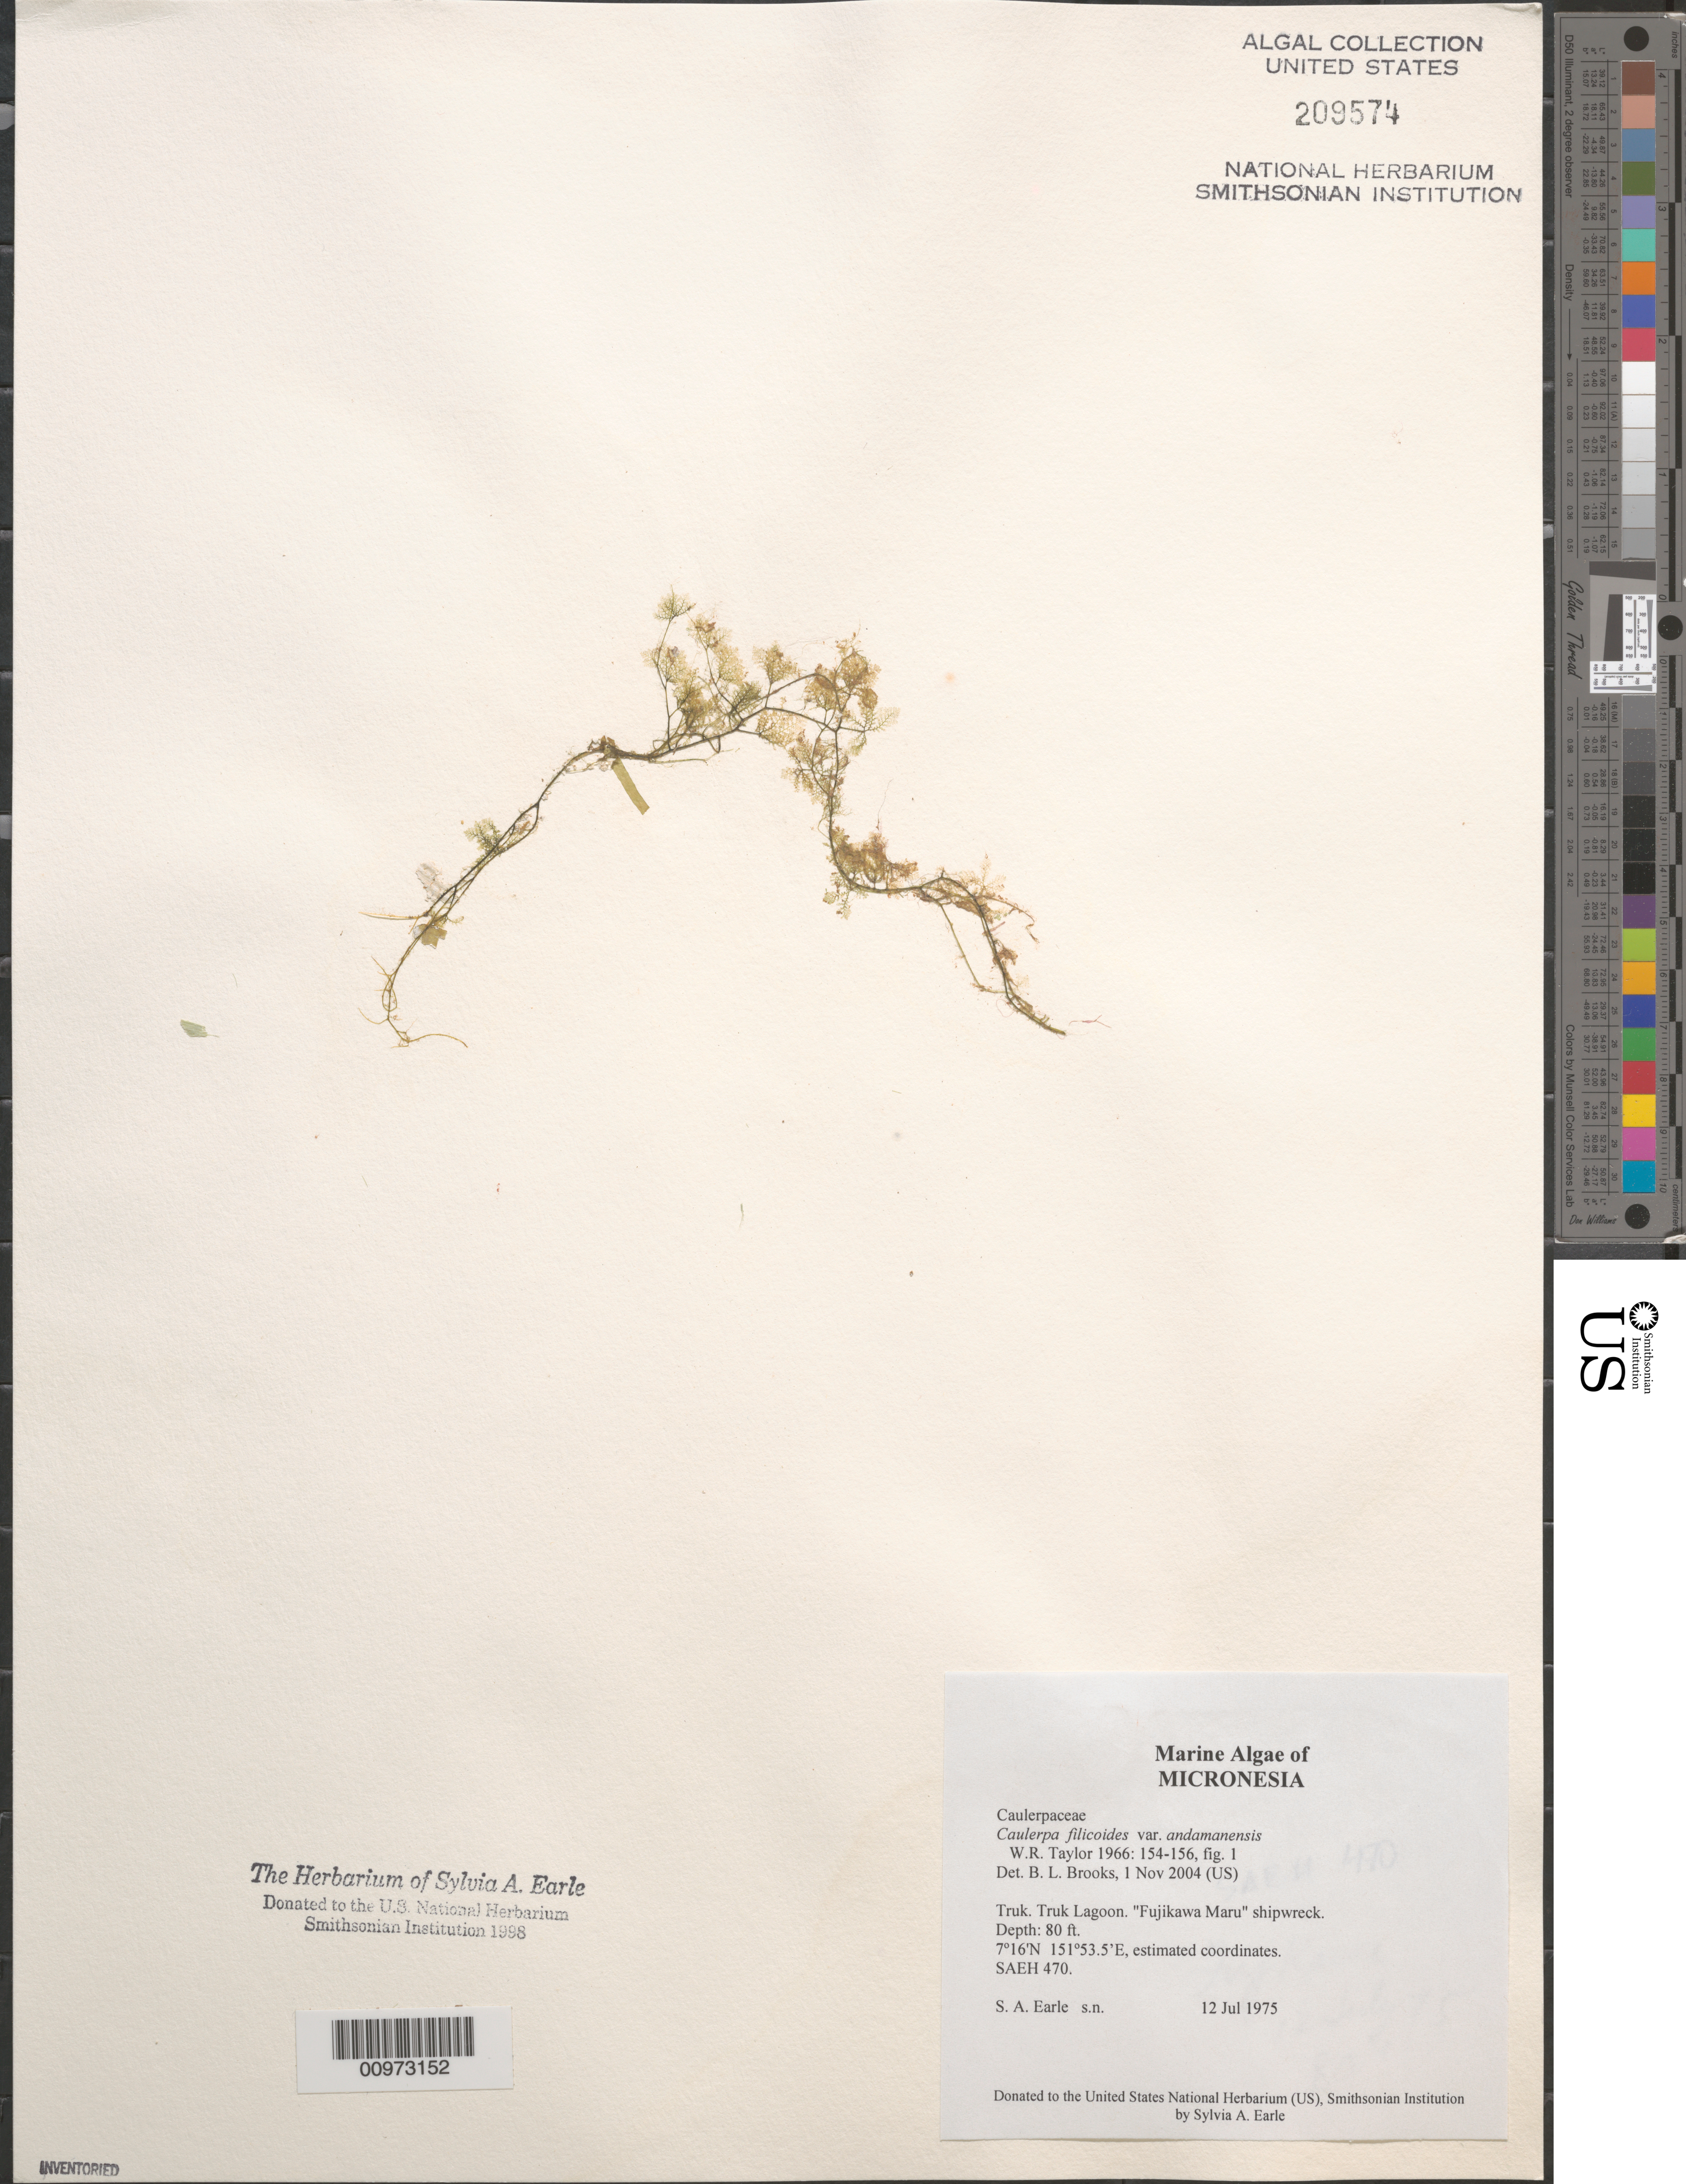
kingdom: Plantae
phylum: Chlorophyta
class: Ulvophyceae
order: Bryopsidales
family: Caulerpaceae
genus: Caulerpa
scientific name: Caulerpa filicoides var. andamanensis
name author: W.R. Taylor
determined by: Brooks, B. L., (BOT), Smithsonian Institution - National Museum of Natural History (UNITED STATES)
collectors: S. A. Earle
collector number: SAEH 470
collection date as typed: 12 Jul 1975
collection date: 1975-07-12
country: Micronesia, Federated States of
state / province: Truk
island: Truk (Chuuk) Is.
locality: Chuuk Lagoon (Truk Lagoon), Fujikawa Maru shipwreck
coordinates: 7 16'N, 151 53.5'E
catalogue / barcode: US 209574